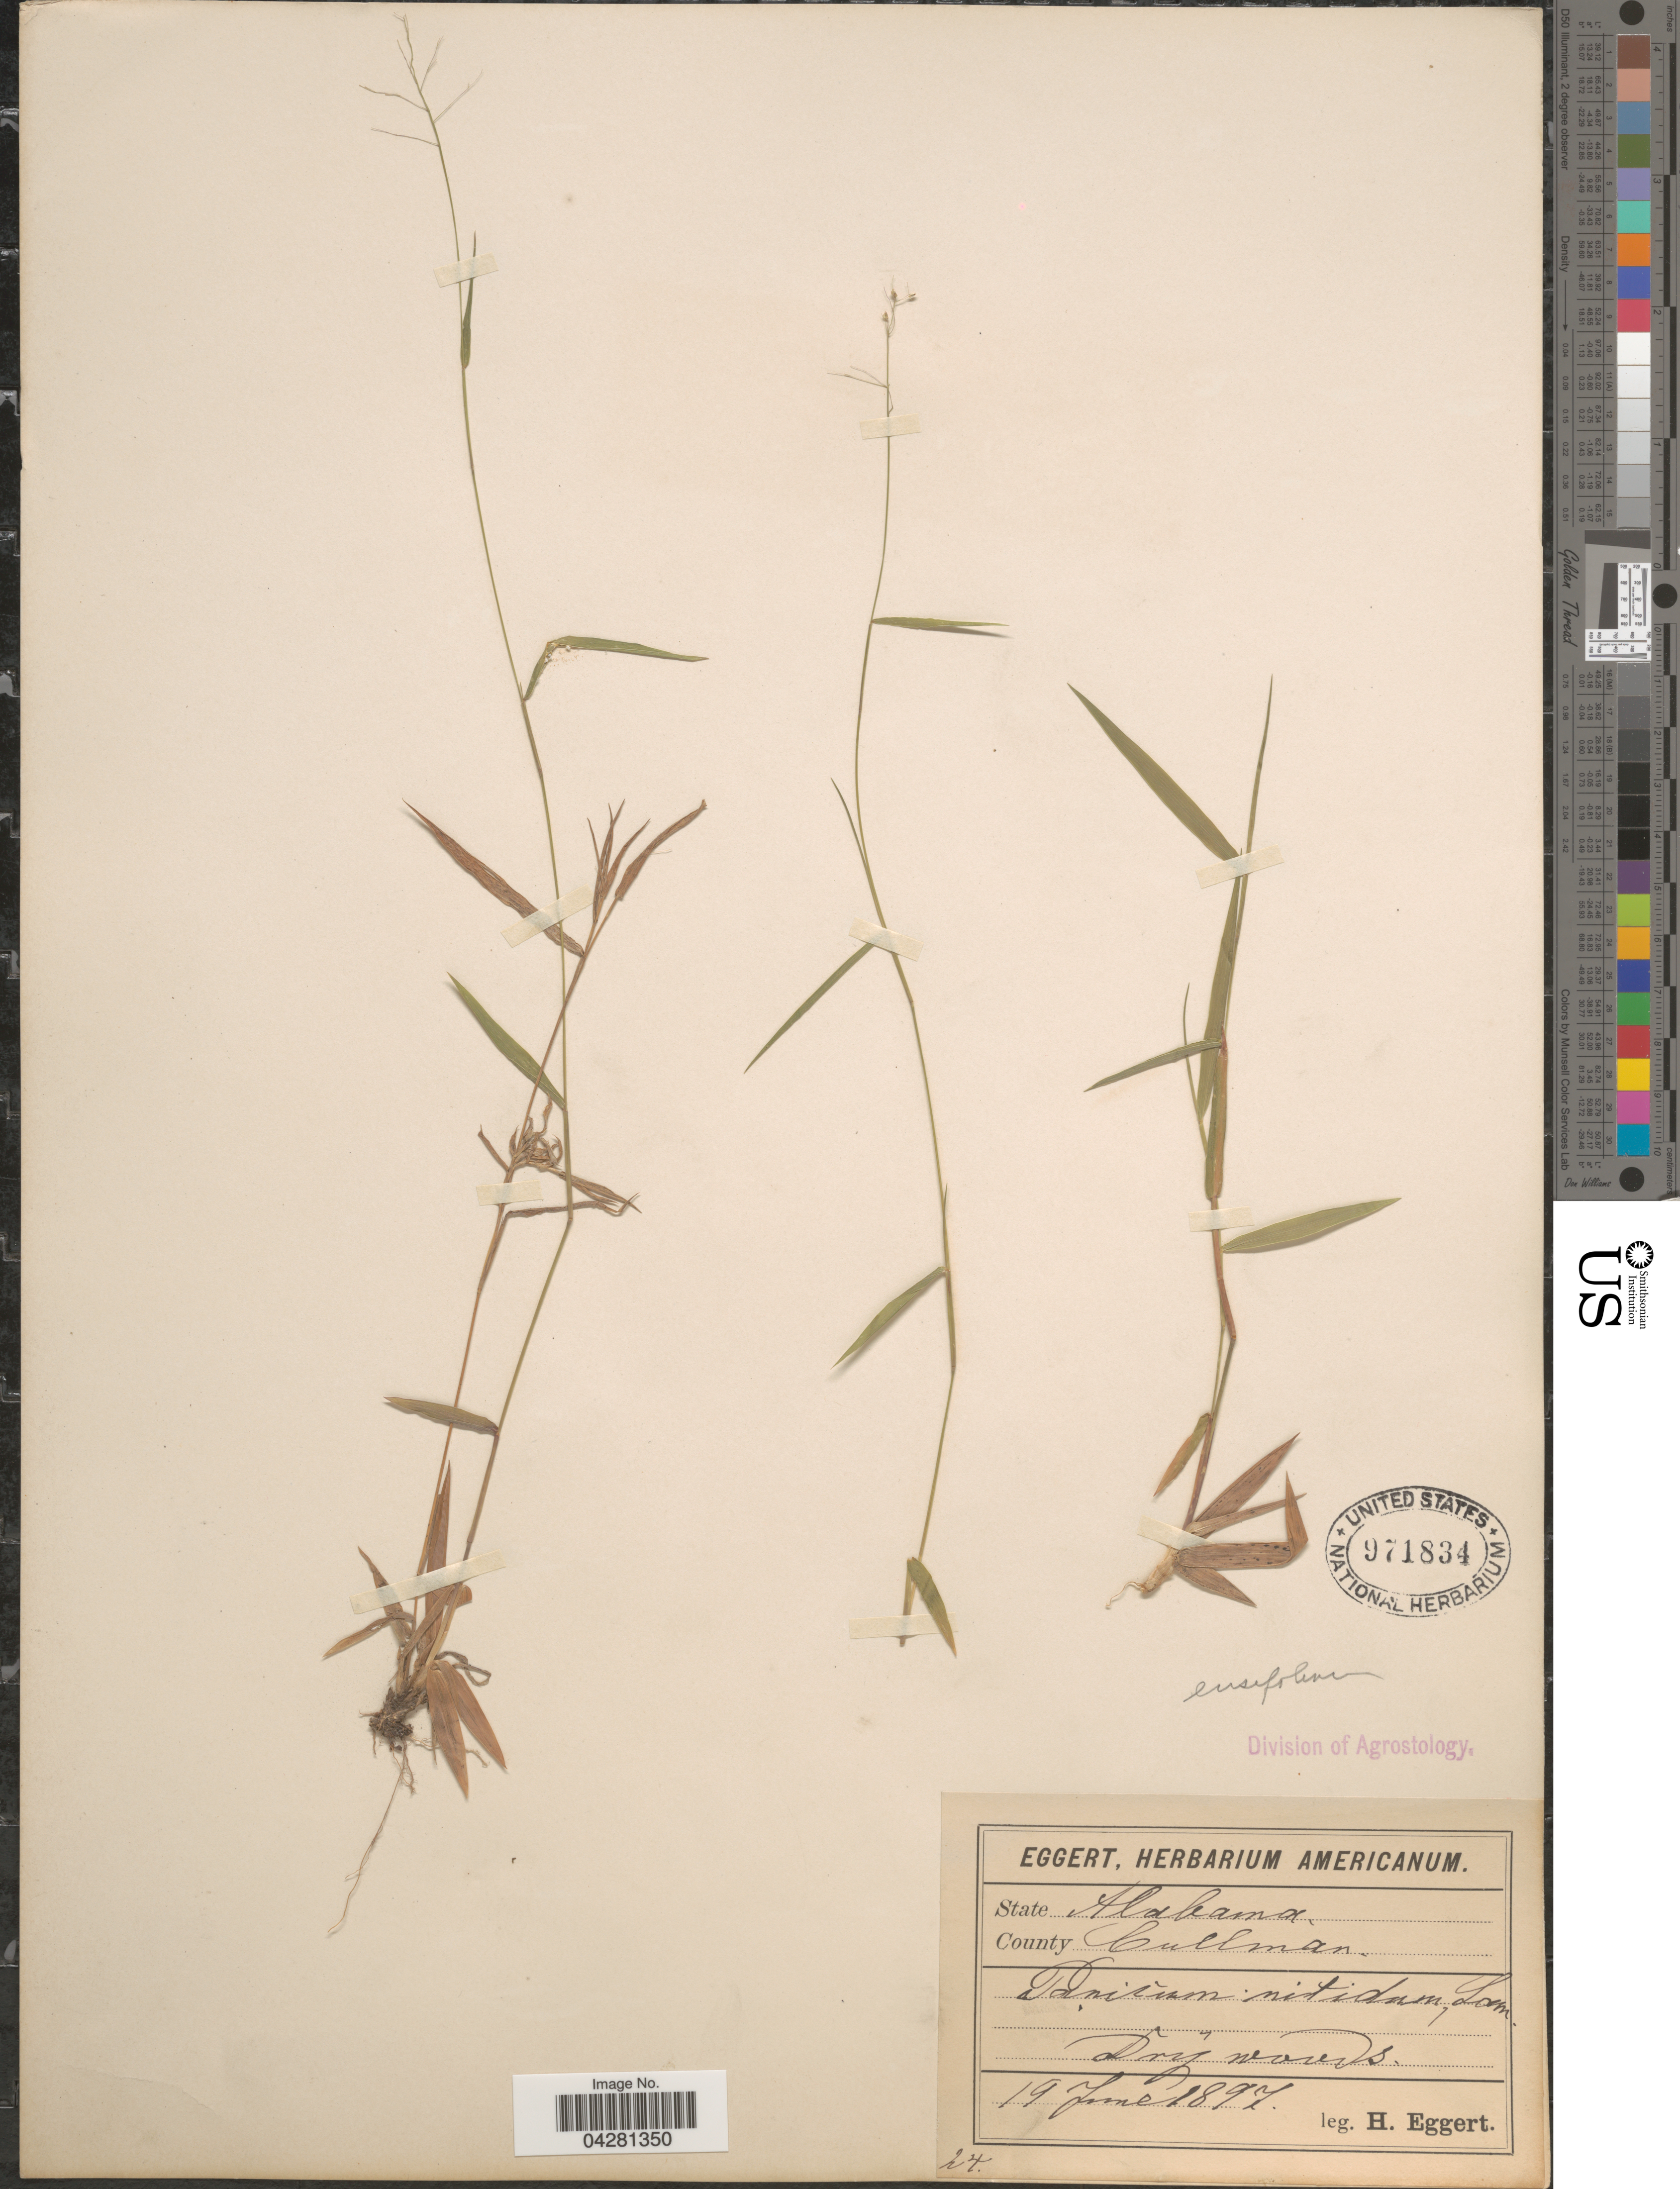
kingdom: Plantae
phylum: Tracheophyta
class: Liliopsida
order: Poales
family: Poaceae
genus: Dichanthelium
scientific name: Dichanthelium dichotomum var. unciphyllum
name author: (Trin.) Davidse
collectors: H. Eggert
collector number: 24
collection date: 1897-06-19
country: United States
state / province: Alabama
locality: County Cullman.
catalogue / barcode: US 971834